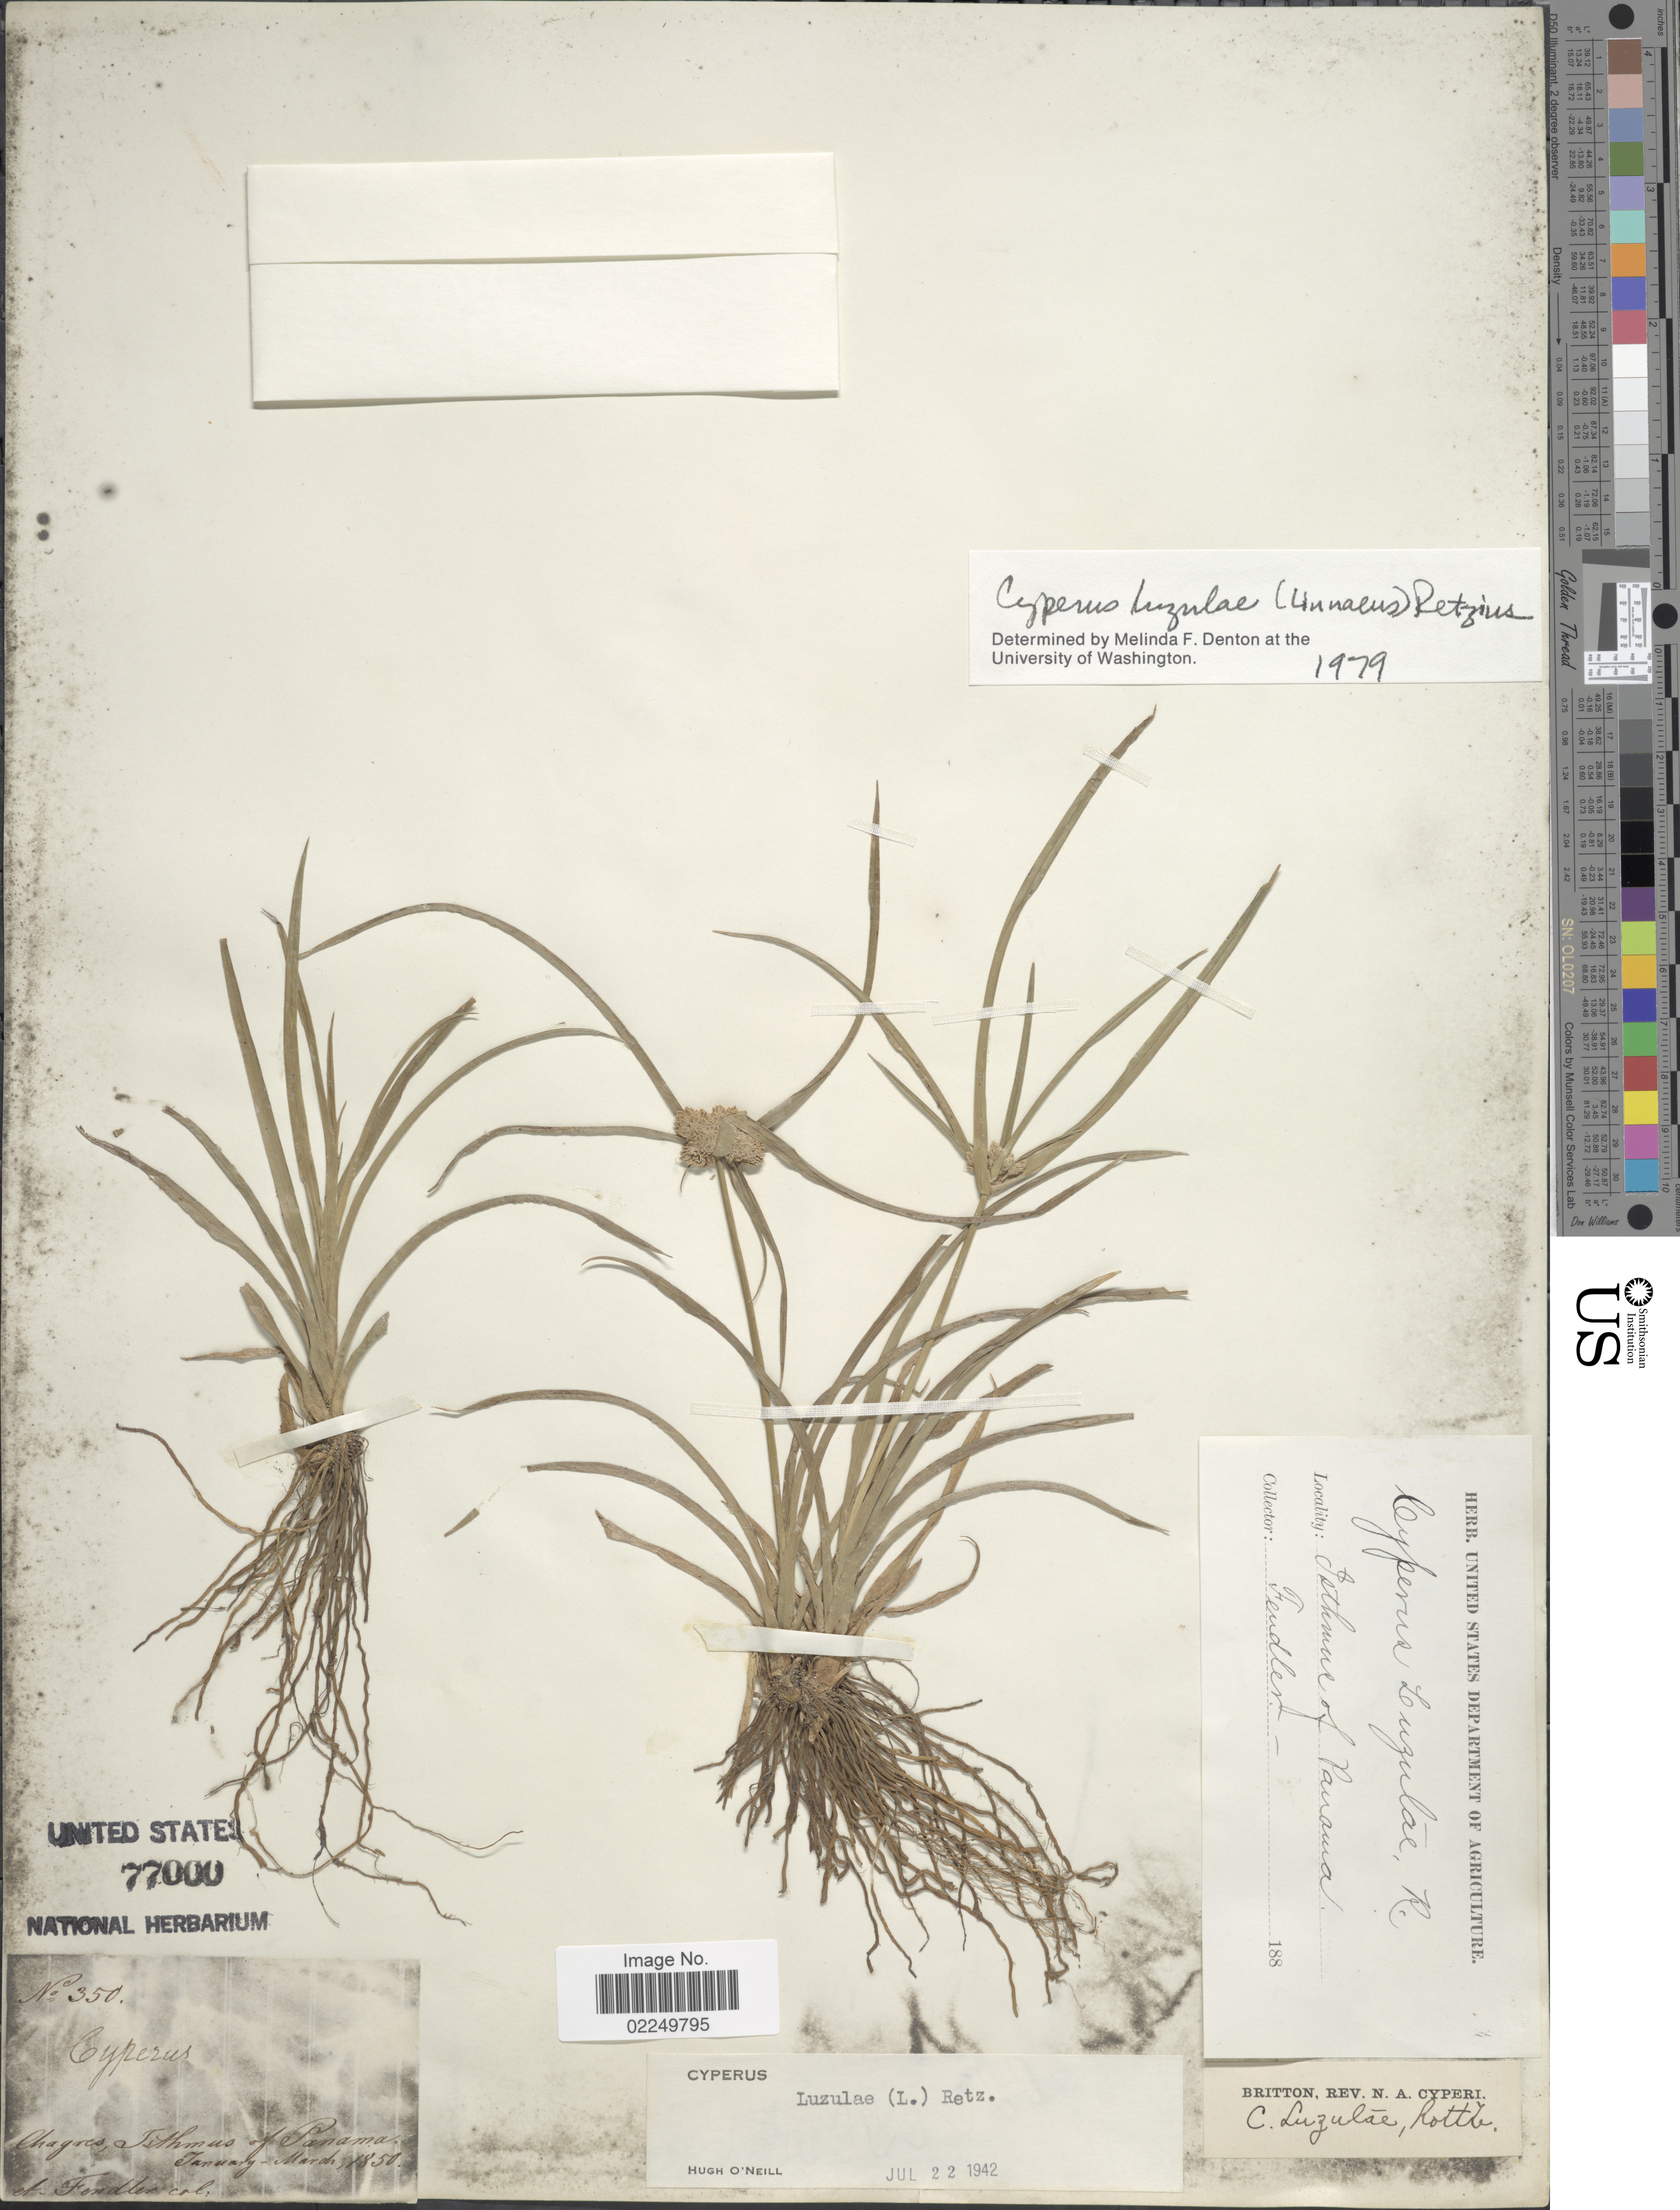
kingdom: Plantae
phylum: Tracheophyta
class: Liliopsida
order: Poales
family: Cyperaceae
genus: Cyperus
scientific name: Cyperus luzulae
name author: (L.) Rottb. ex Retz.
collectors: -. Fendler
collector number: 350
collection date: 1850-03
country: Panama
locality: Chagres, Isthmus of Panama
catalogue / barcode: US 77000